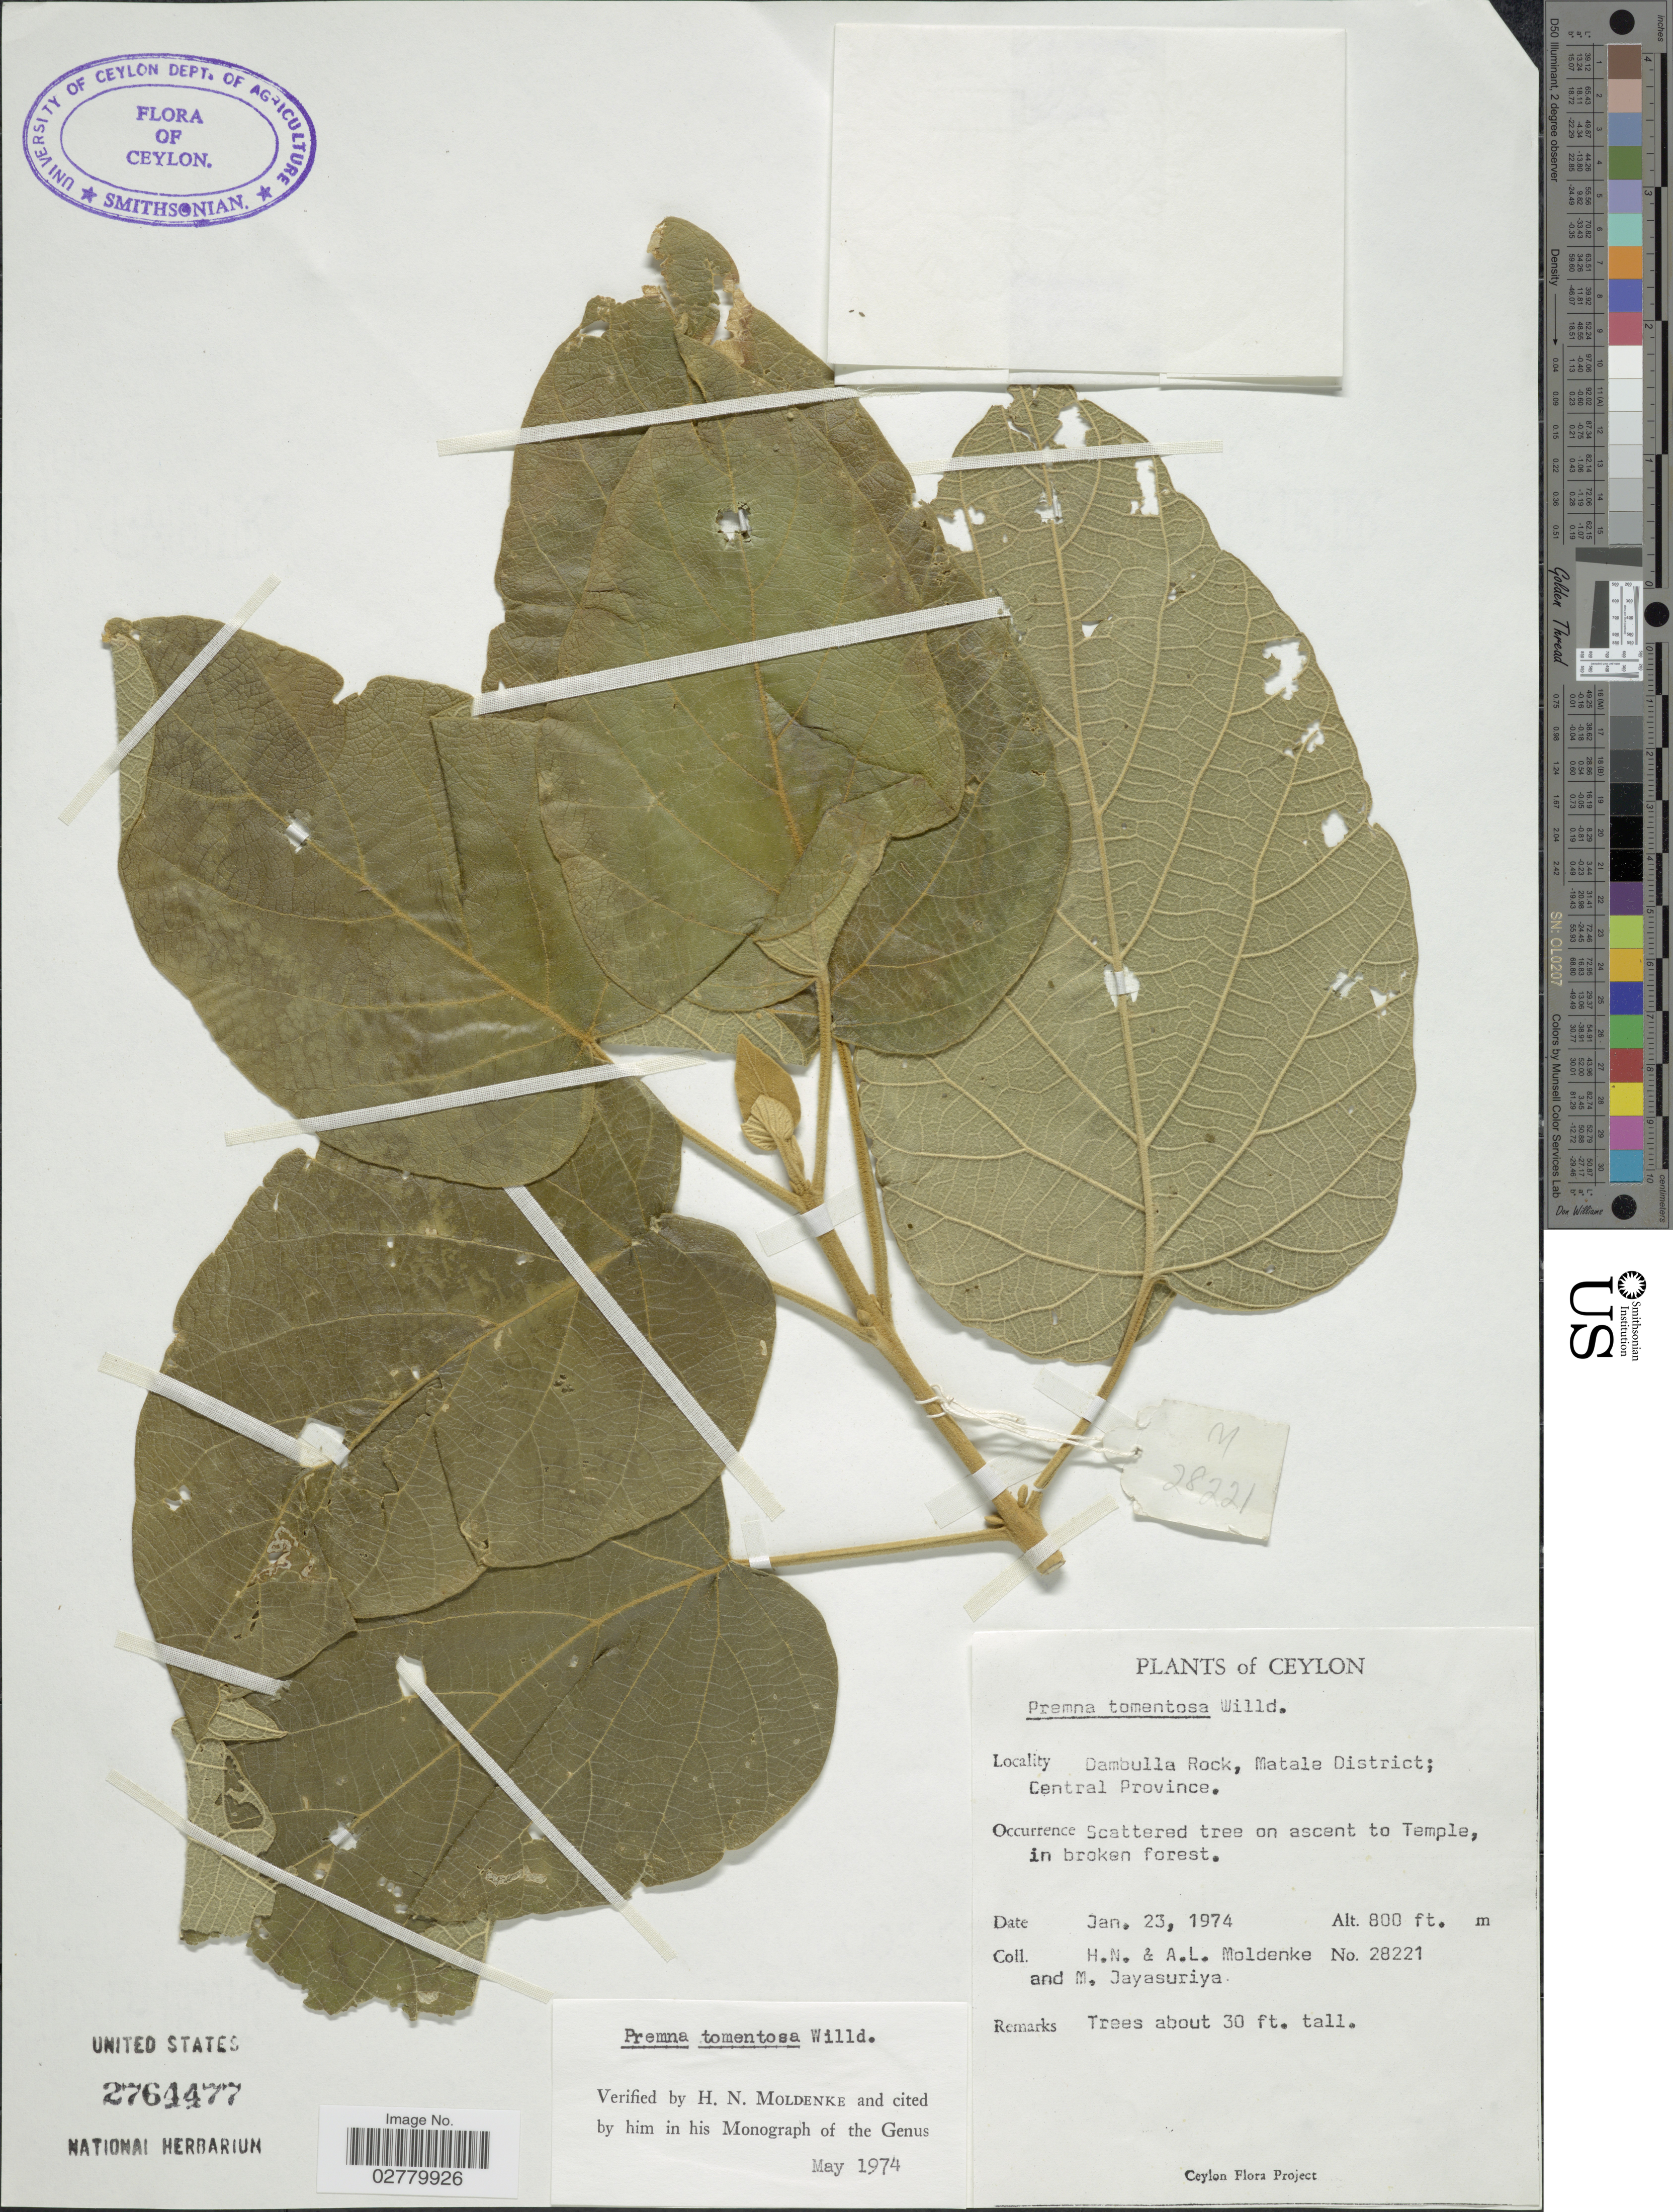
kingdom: Plantae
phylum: Tracheophyta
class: Magnoliopsida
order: Lamiales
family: Lamiaceae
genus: Premna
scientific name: Premna tomentosa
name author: Willd.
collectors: H. N. Moldenke, A. L. Moldenke & M. Jayasuriya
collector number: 28221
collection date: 1974-01-23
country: Sri Lanka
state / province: Central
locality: Ceylon. Dambulla Rock, Matale District.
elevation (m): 244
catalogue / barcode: US 2764477